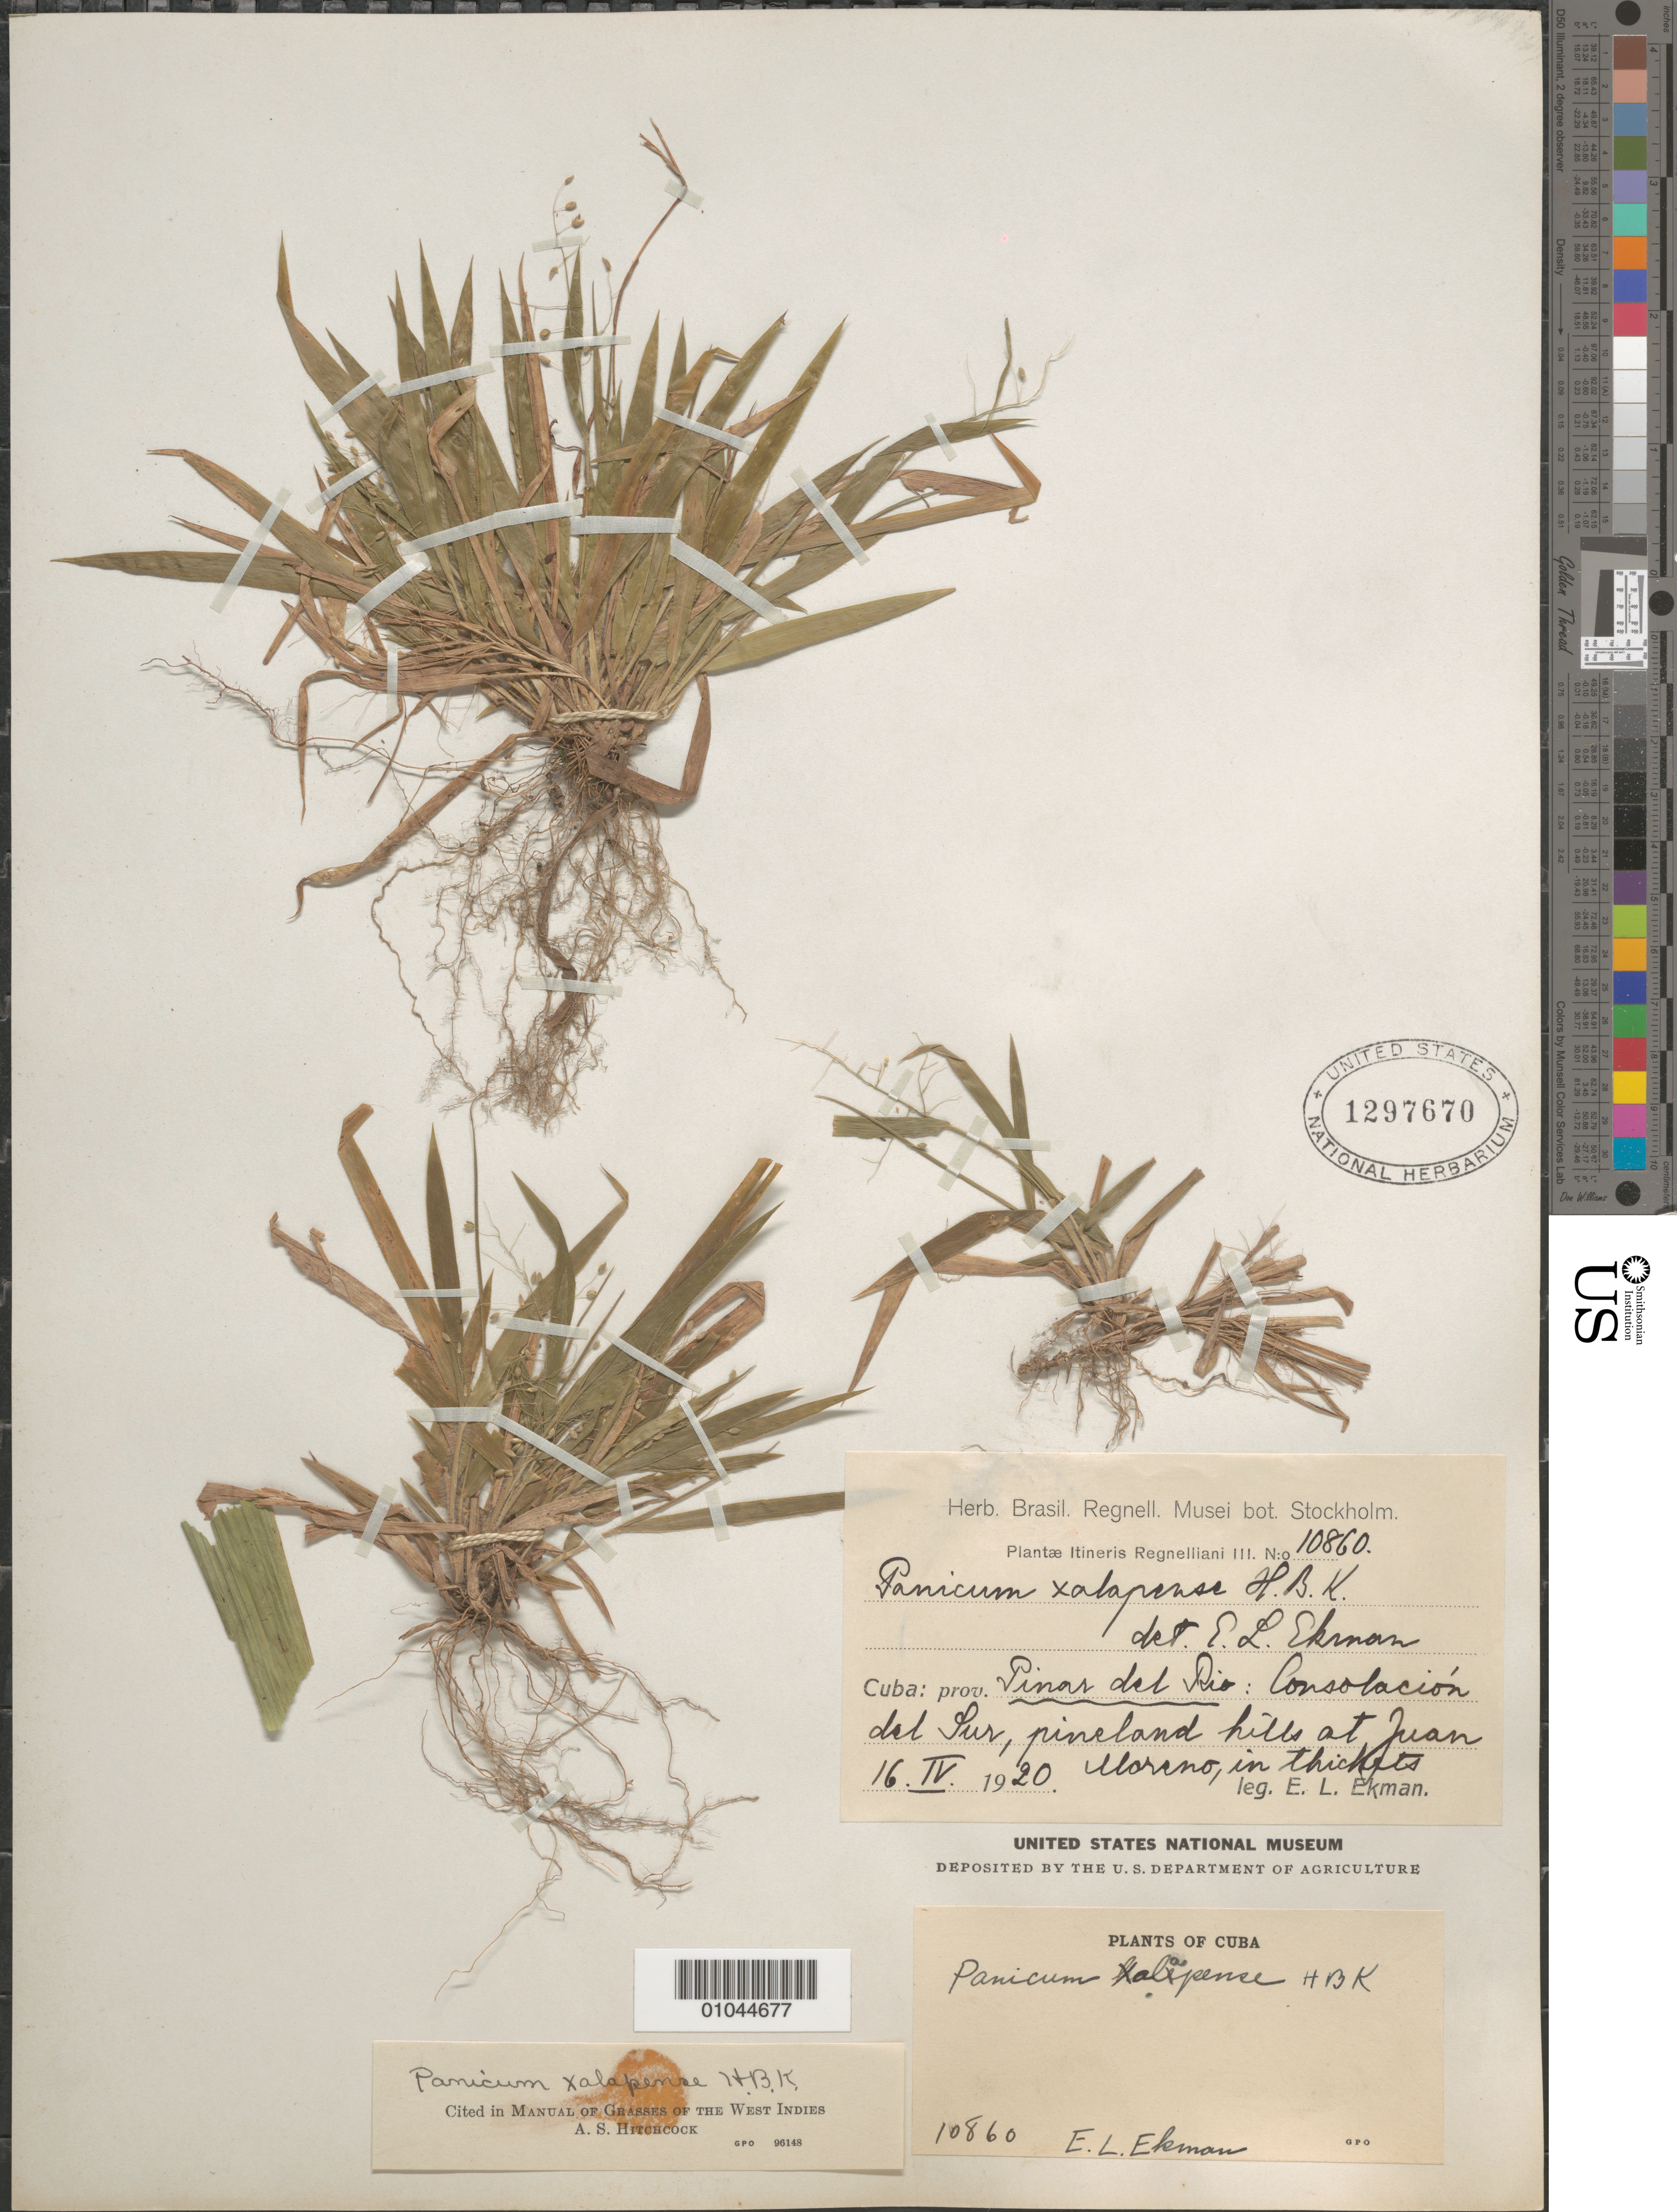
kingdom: Plantae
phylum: Tracheophyta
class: Liliopsida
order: Poales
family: Poaceae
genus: Panicum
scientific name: Panicum xalapense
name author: Kunth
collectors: E. L. Ekman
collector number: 10860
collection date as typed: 16 Apr 1920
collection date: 1920-04-16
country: Cuba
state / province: Pinar del Rio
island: Cuba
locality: Consolacion del Sur, hills at Juan Lloreno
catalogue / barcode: US 1297670